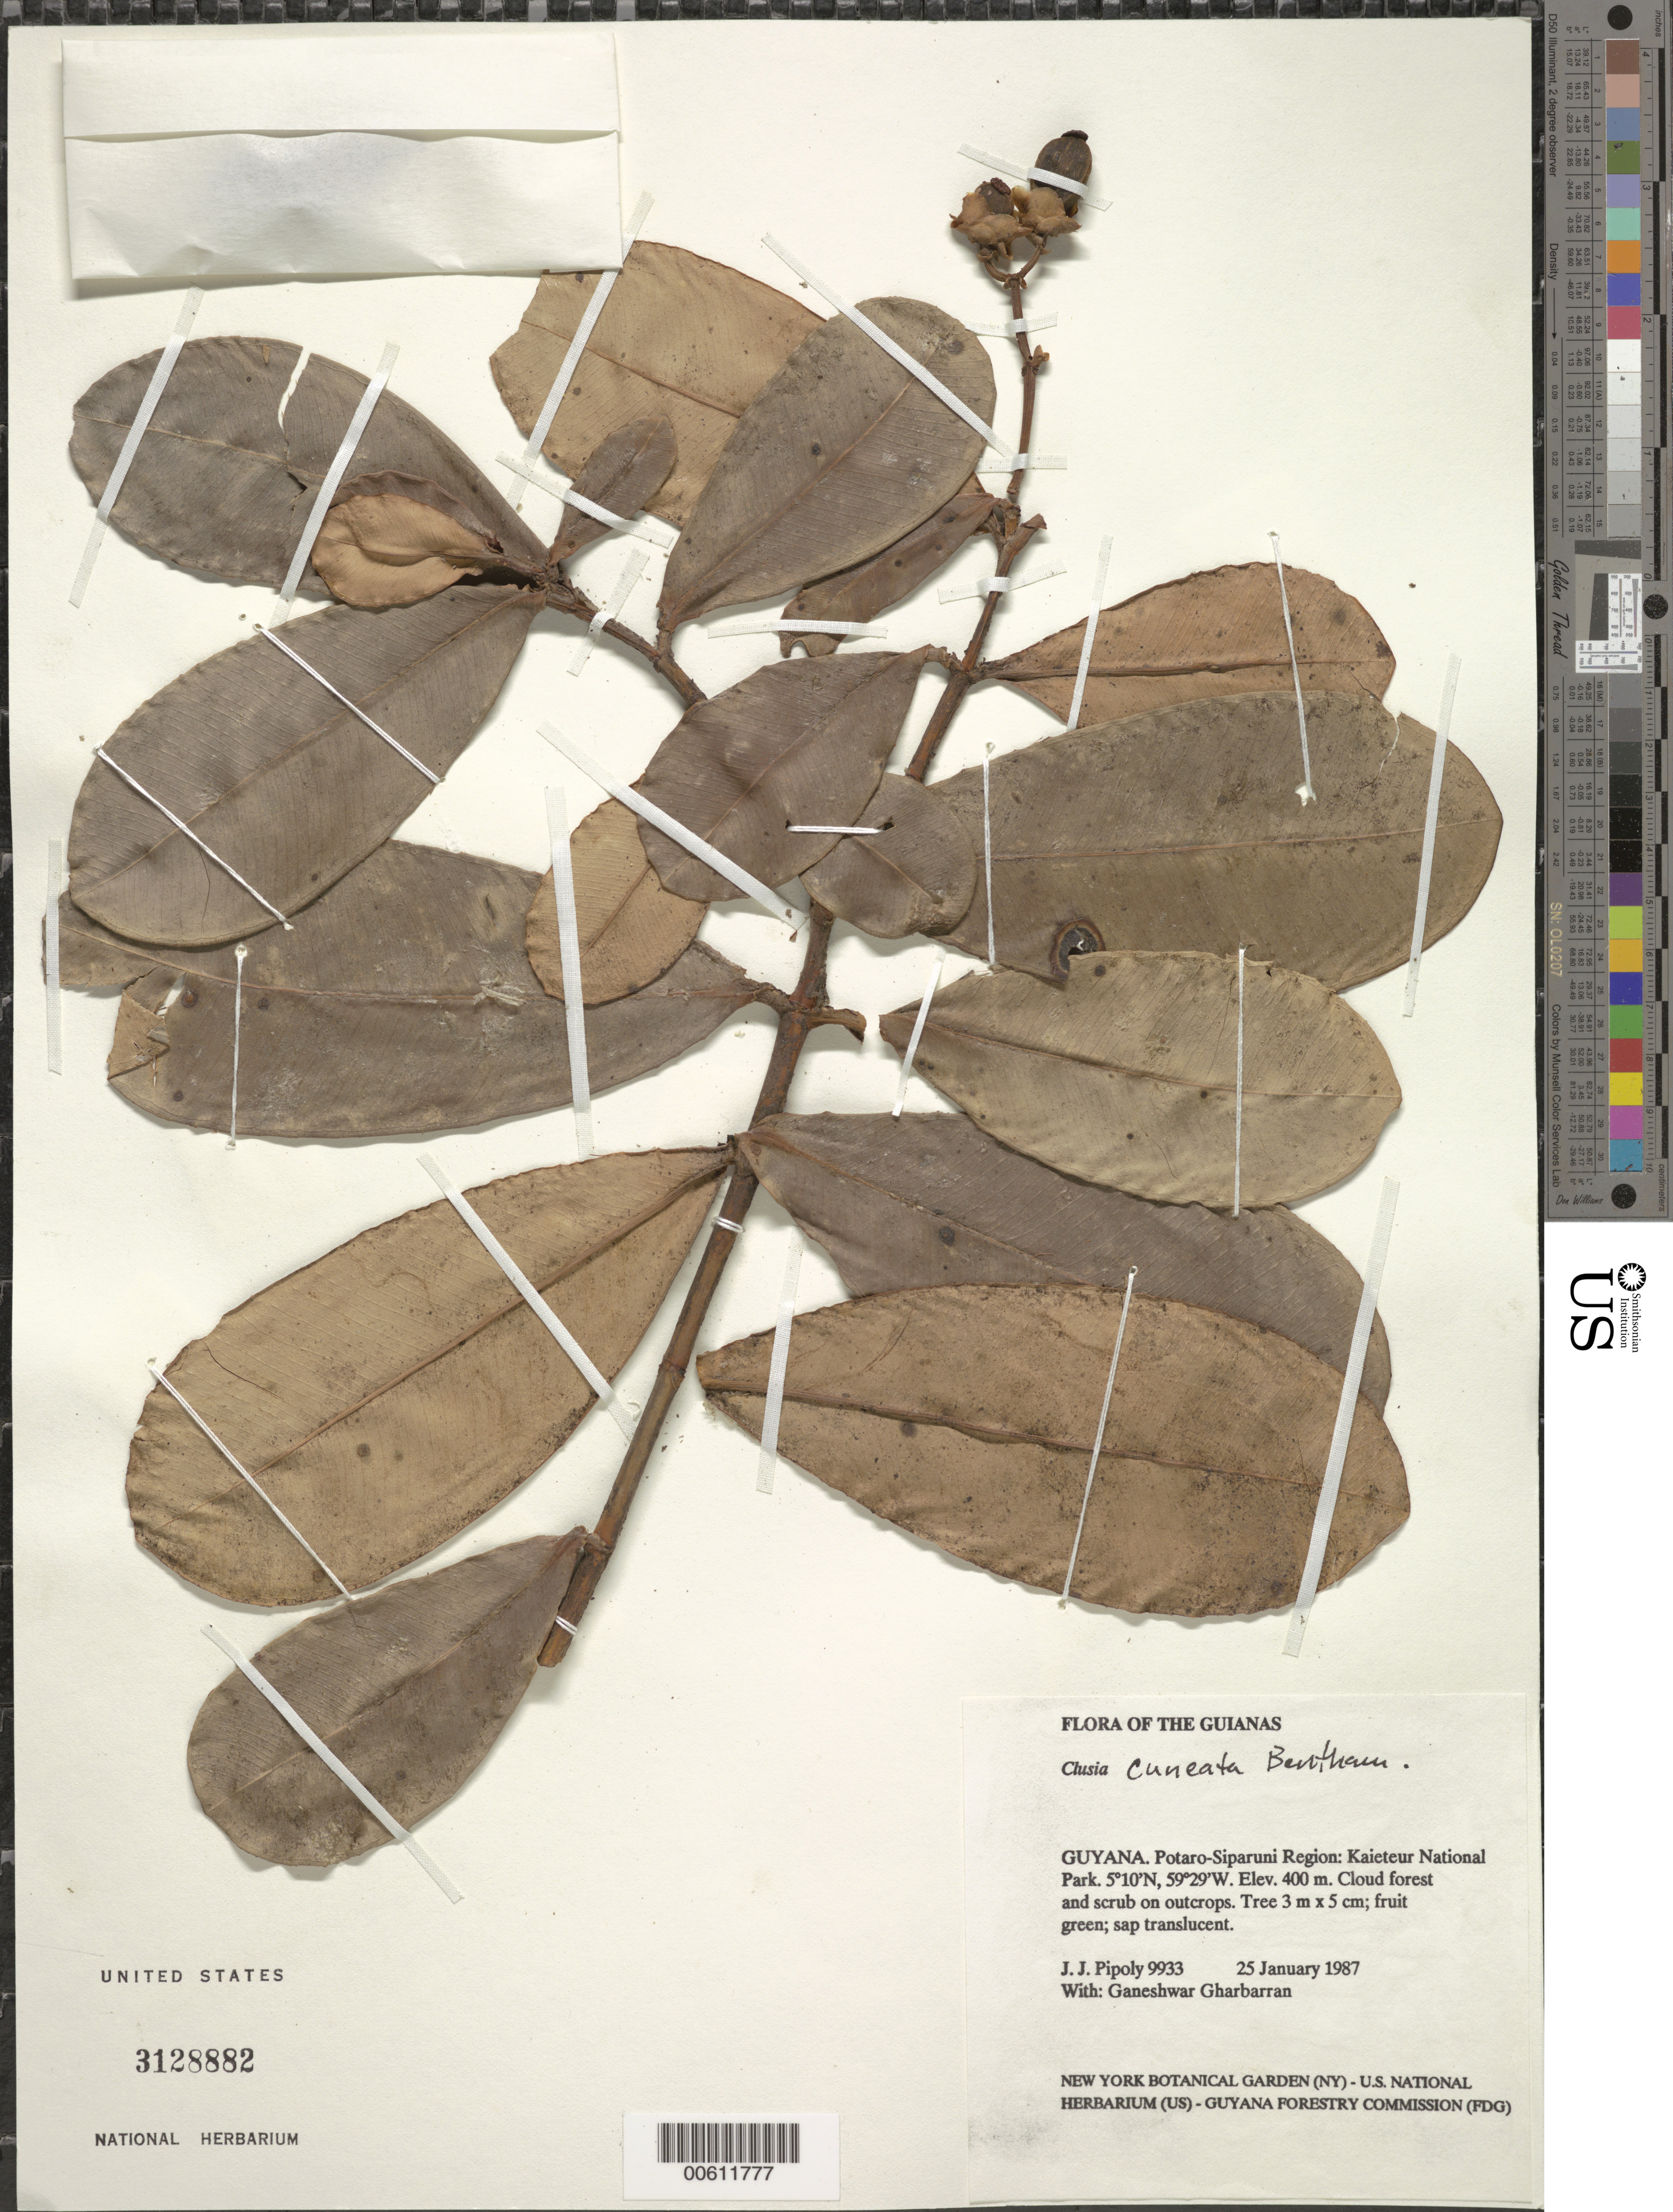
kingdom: Plantae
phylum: Tracheophyta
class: Magnoliopsida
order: Malpighiales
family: Clusiaceae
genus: Clusia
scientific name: Clusia cuneata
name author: Benth.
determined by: Pipoly, J. J., III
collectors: J. J. Pipoly & G. Gharbarran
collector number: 9933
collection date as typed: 25 January 1987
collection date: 1987-01-25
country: Guyana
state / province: Potaro-Siparuni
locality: Kaieteur National Park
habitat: Cloud forest and scrub on outcrops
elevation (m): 400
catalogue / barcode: US 3128882